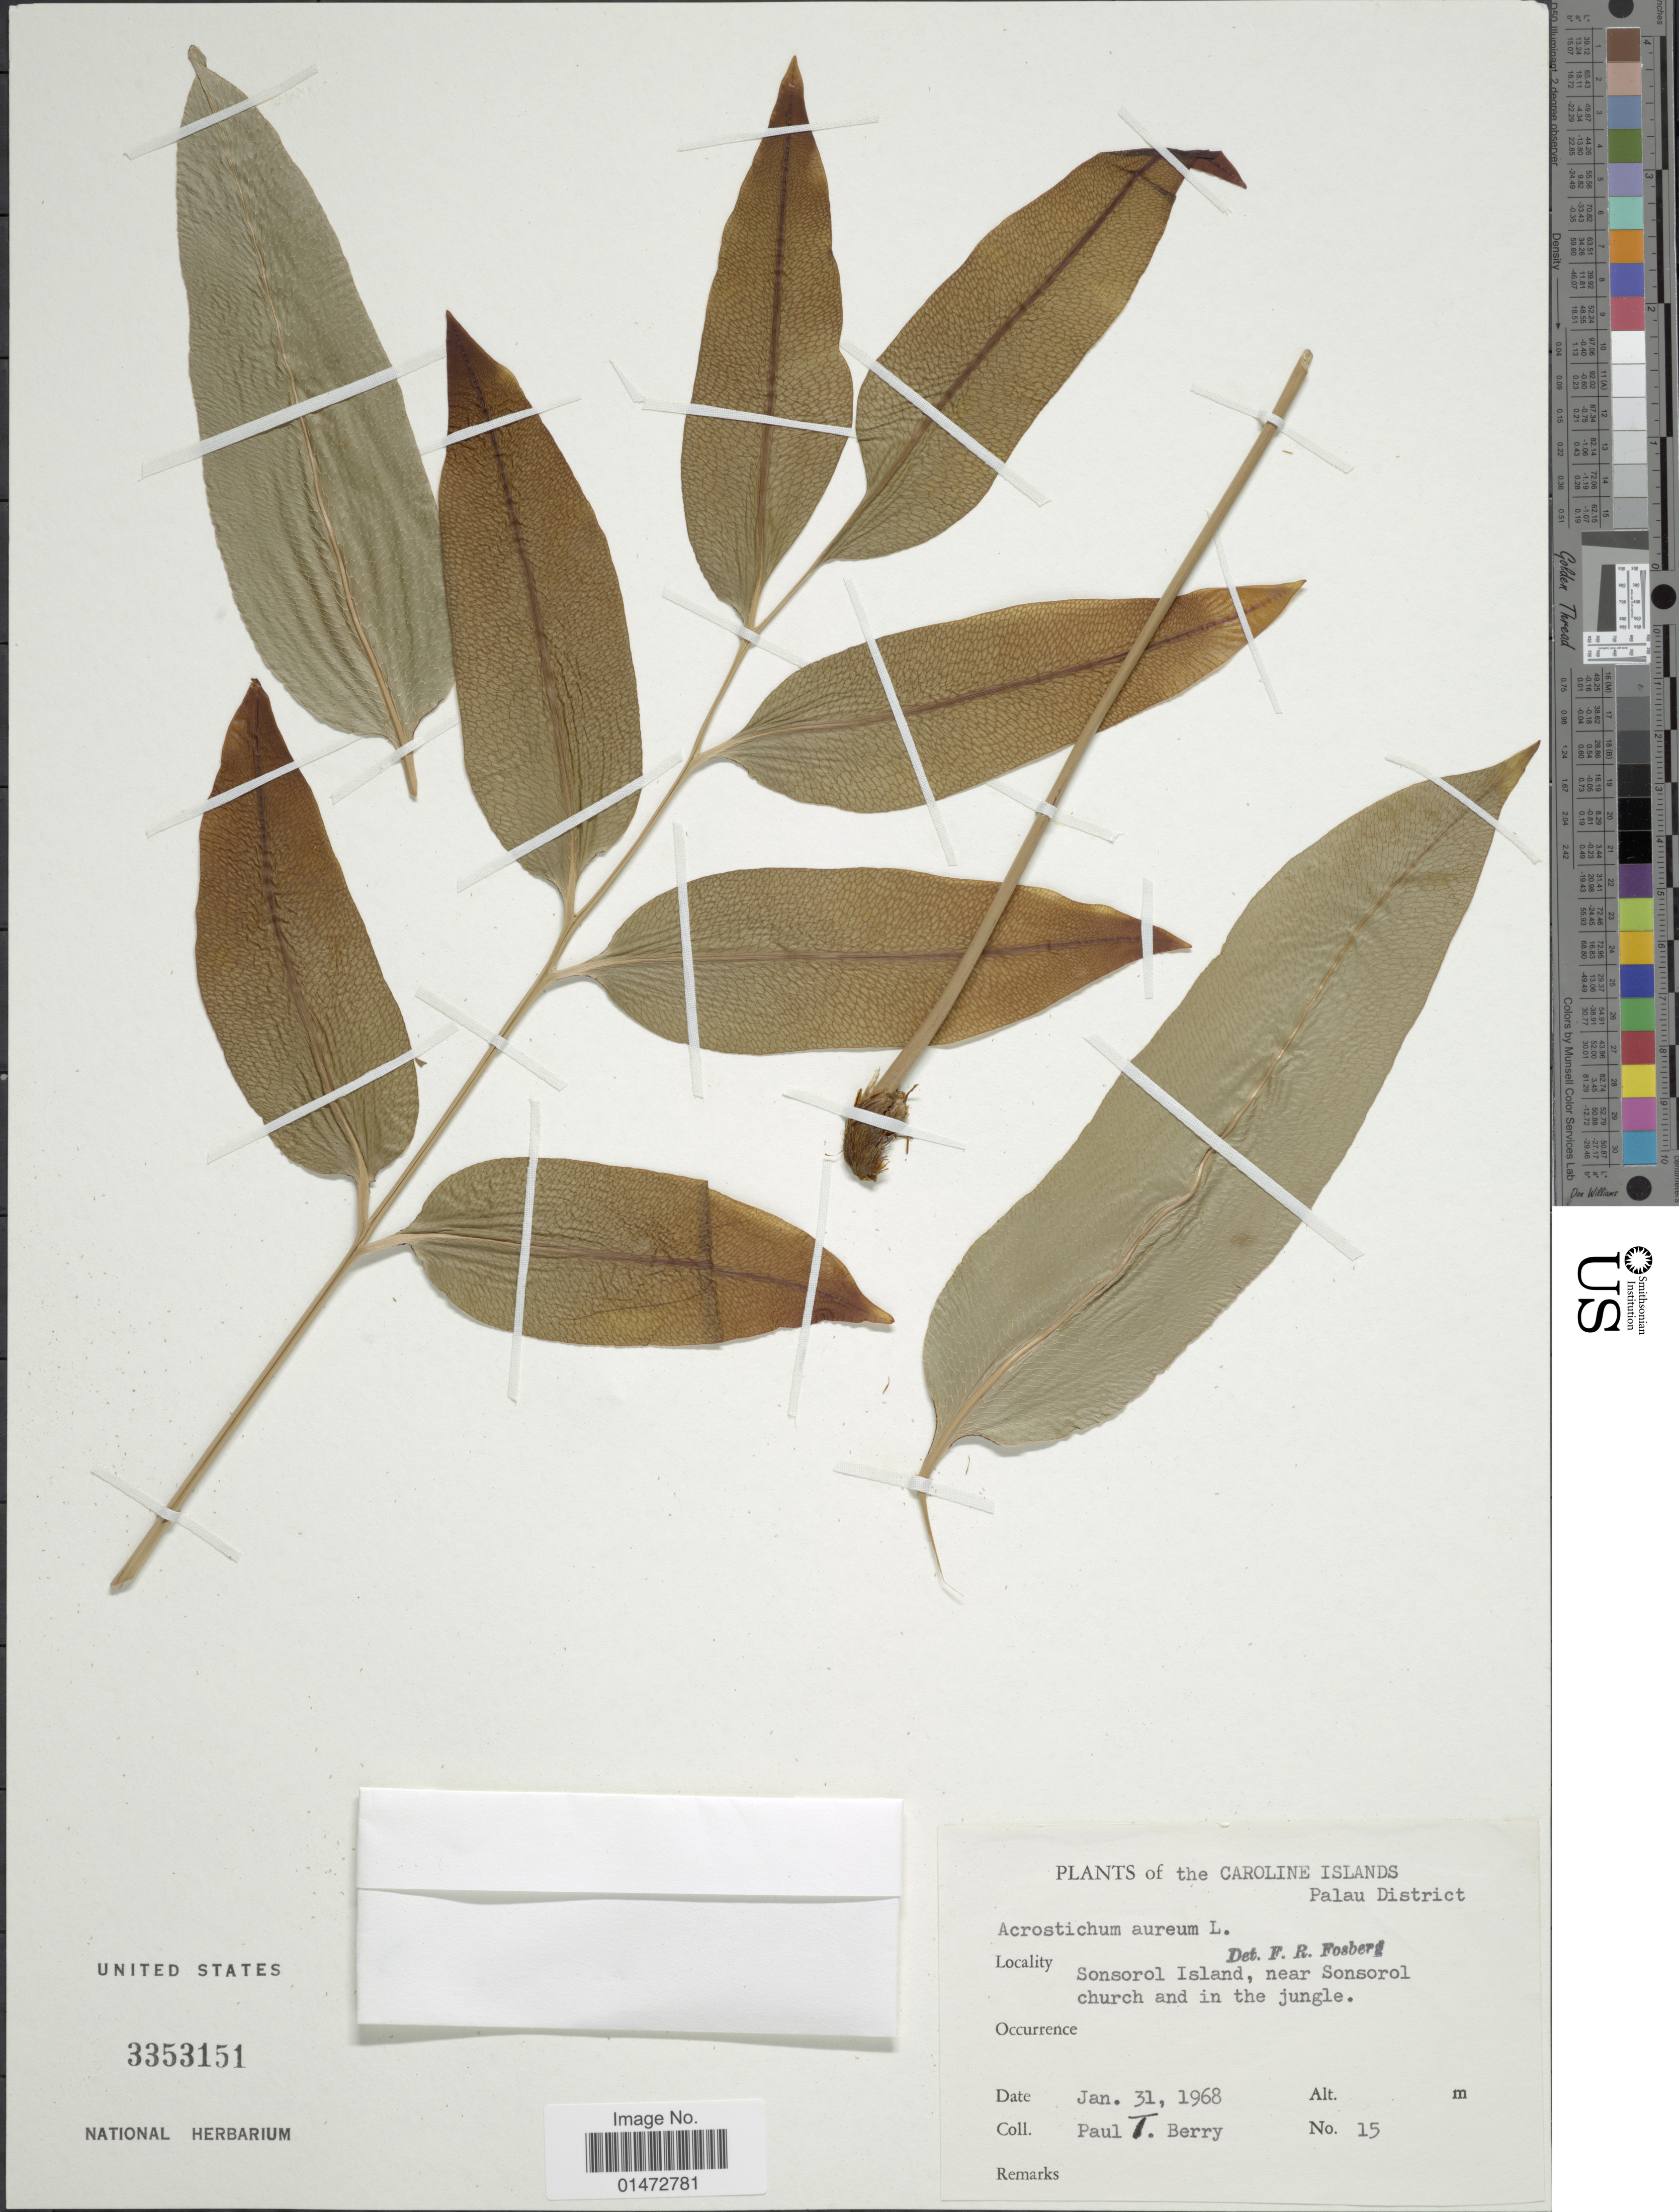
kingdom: Plantae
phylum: Tracheophyta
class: Polypodiopsida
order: Polypodiales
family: Pteridaceae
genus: Acrostichum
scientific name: Acrostichum aureum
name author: L.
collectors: P. T. Berry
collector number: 15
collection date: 1968-01-31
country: Palau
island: Sonsoral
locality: Palau District. Sonsorol Island, near Sonsorol church and in the jungle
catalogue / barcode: US 3353151